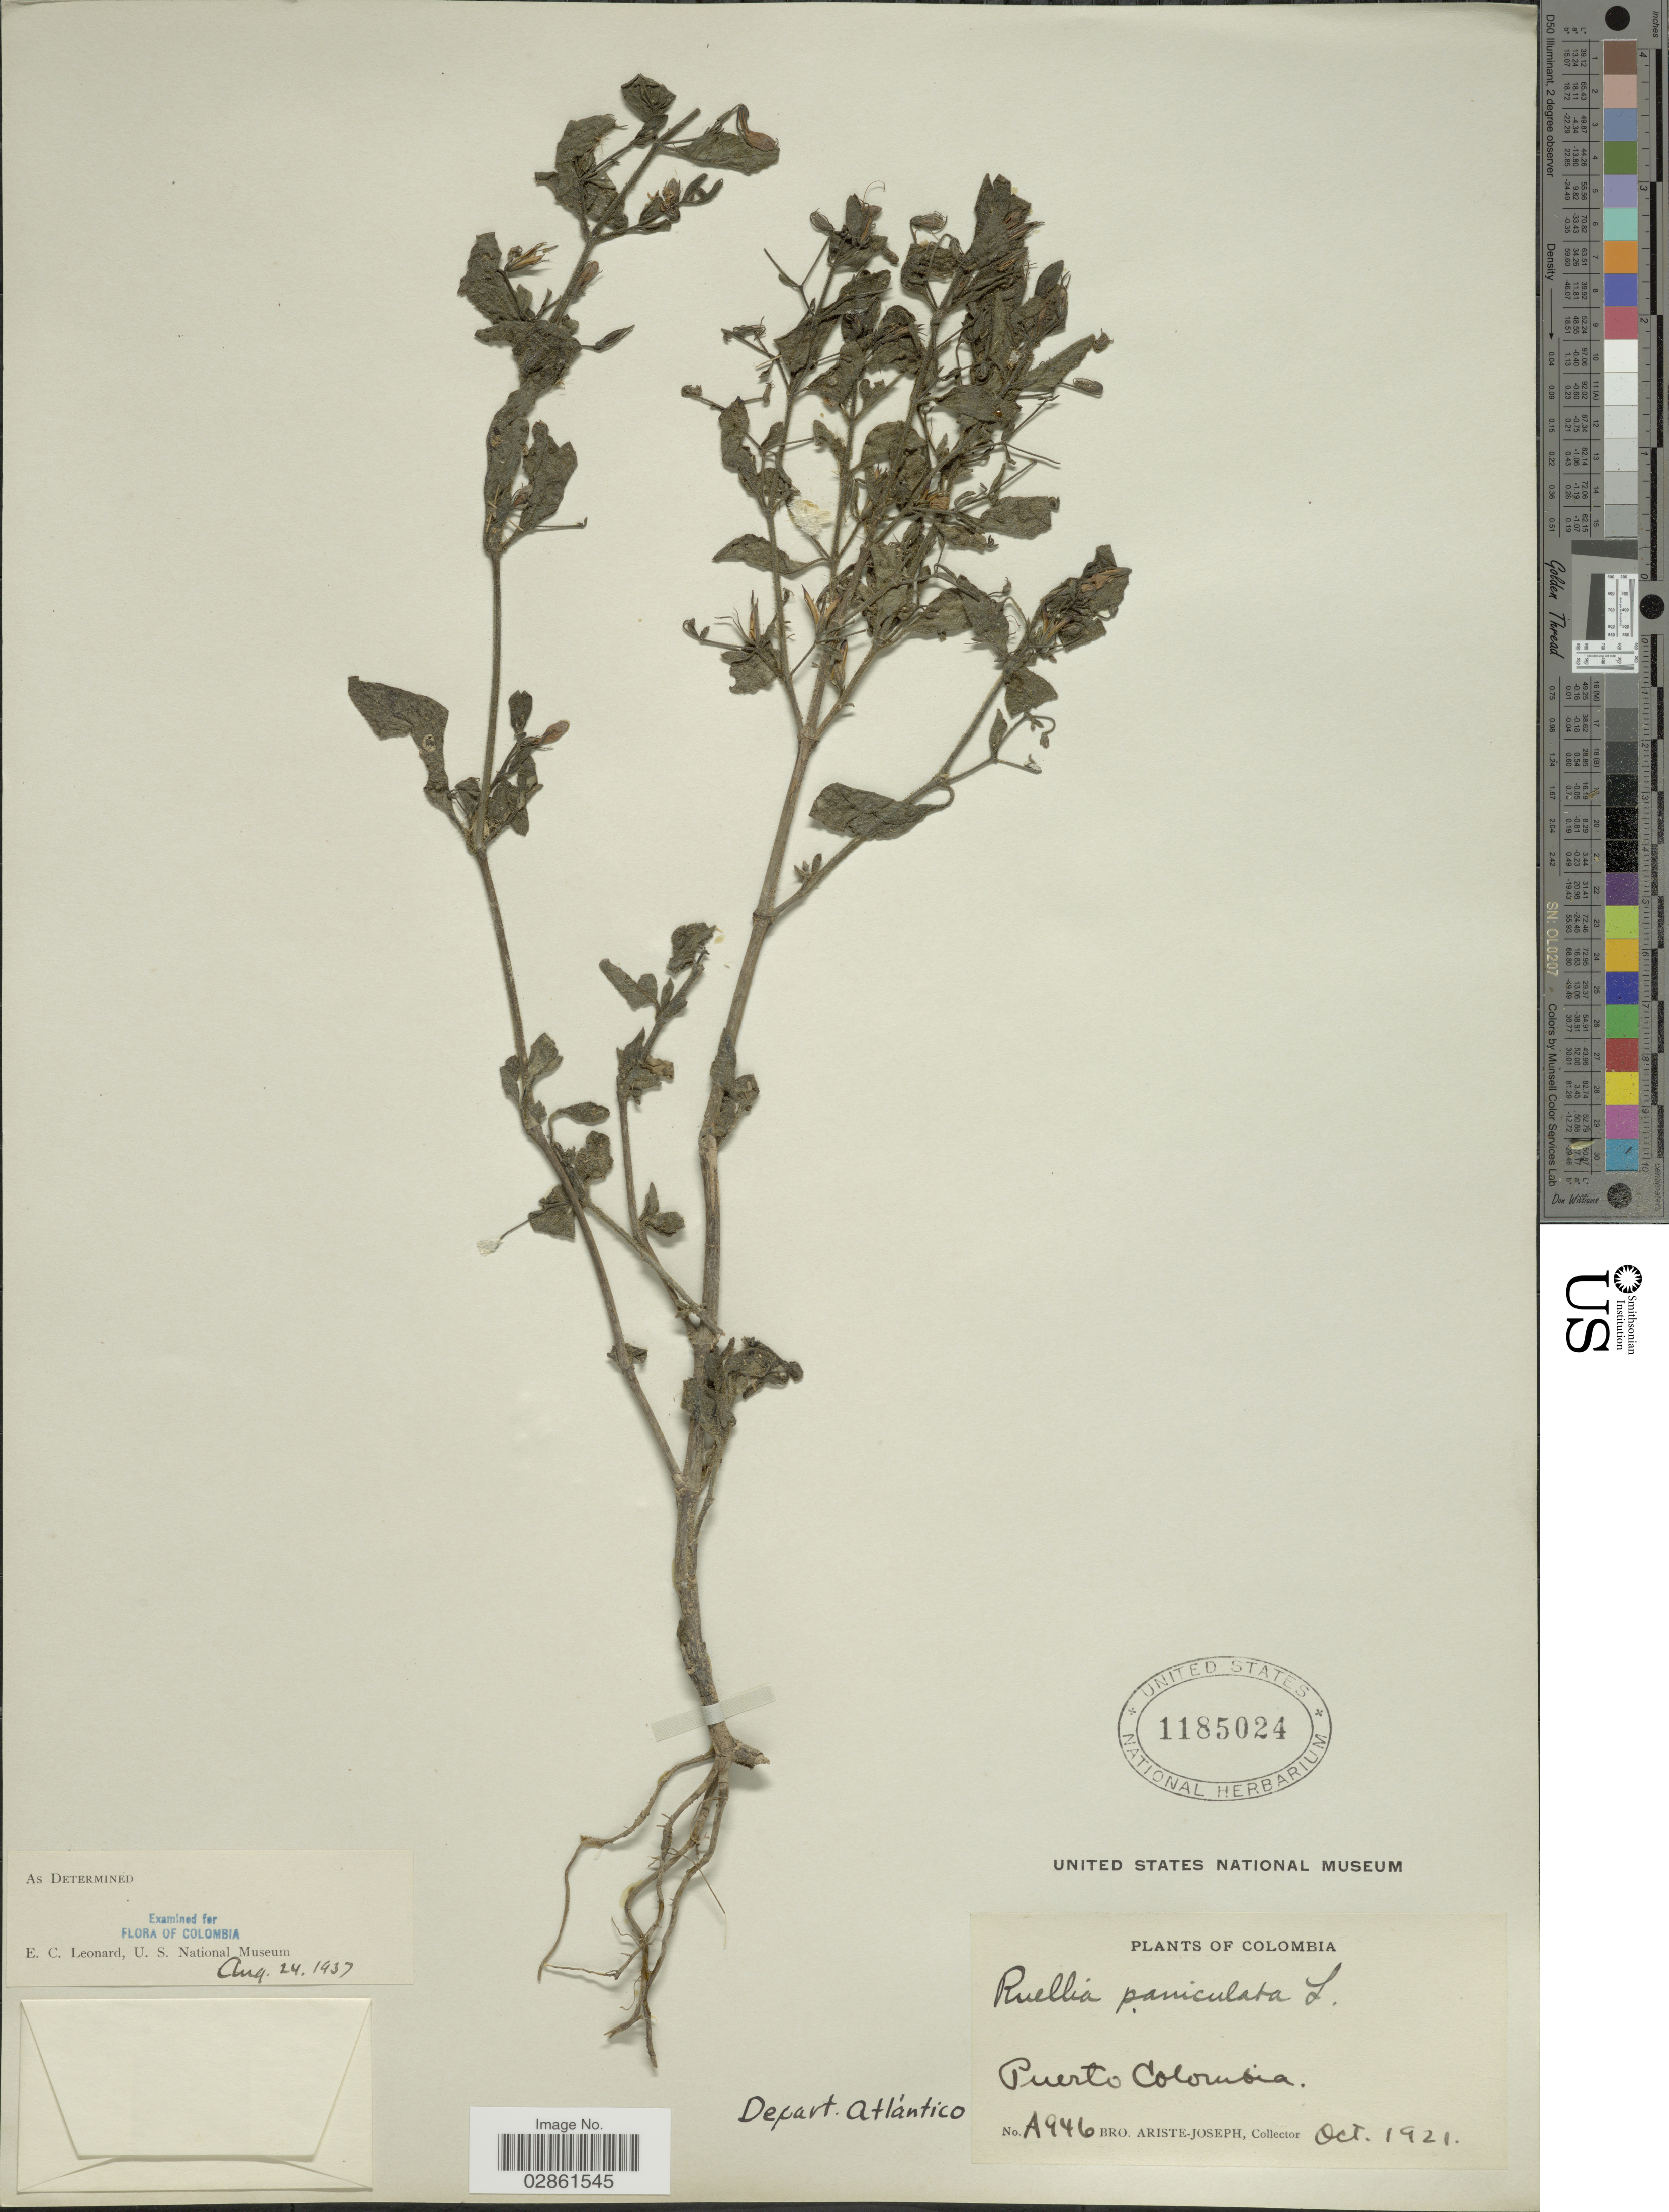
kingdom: Plantae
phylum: Tracheophyta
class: Magnoliopsida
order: Lamiales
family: Acanthaceae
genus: Ruellia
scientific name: Ruellia paniculata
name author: L.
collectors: Bro. Ariste-Joseph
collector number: A946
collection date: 1921-10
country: Colombia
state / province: Atlántico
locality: Depart. Atlántico. Puerto Colombia.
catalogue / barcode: US 1185024